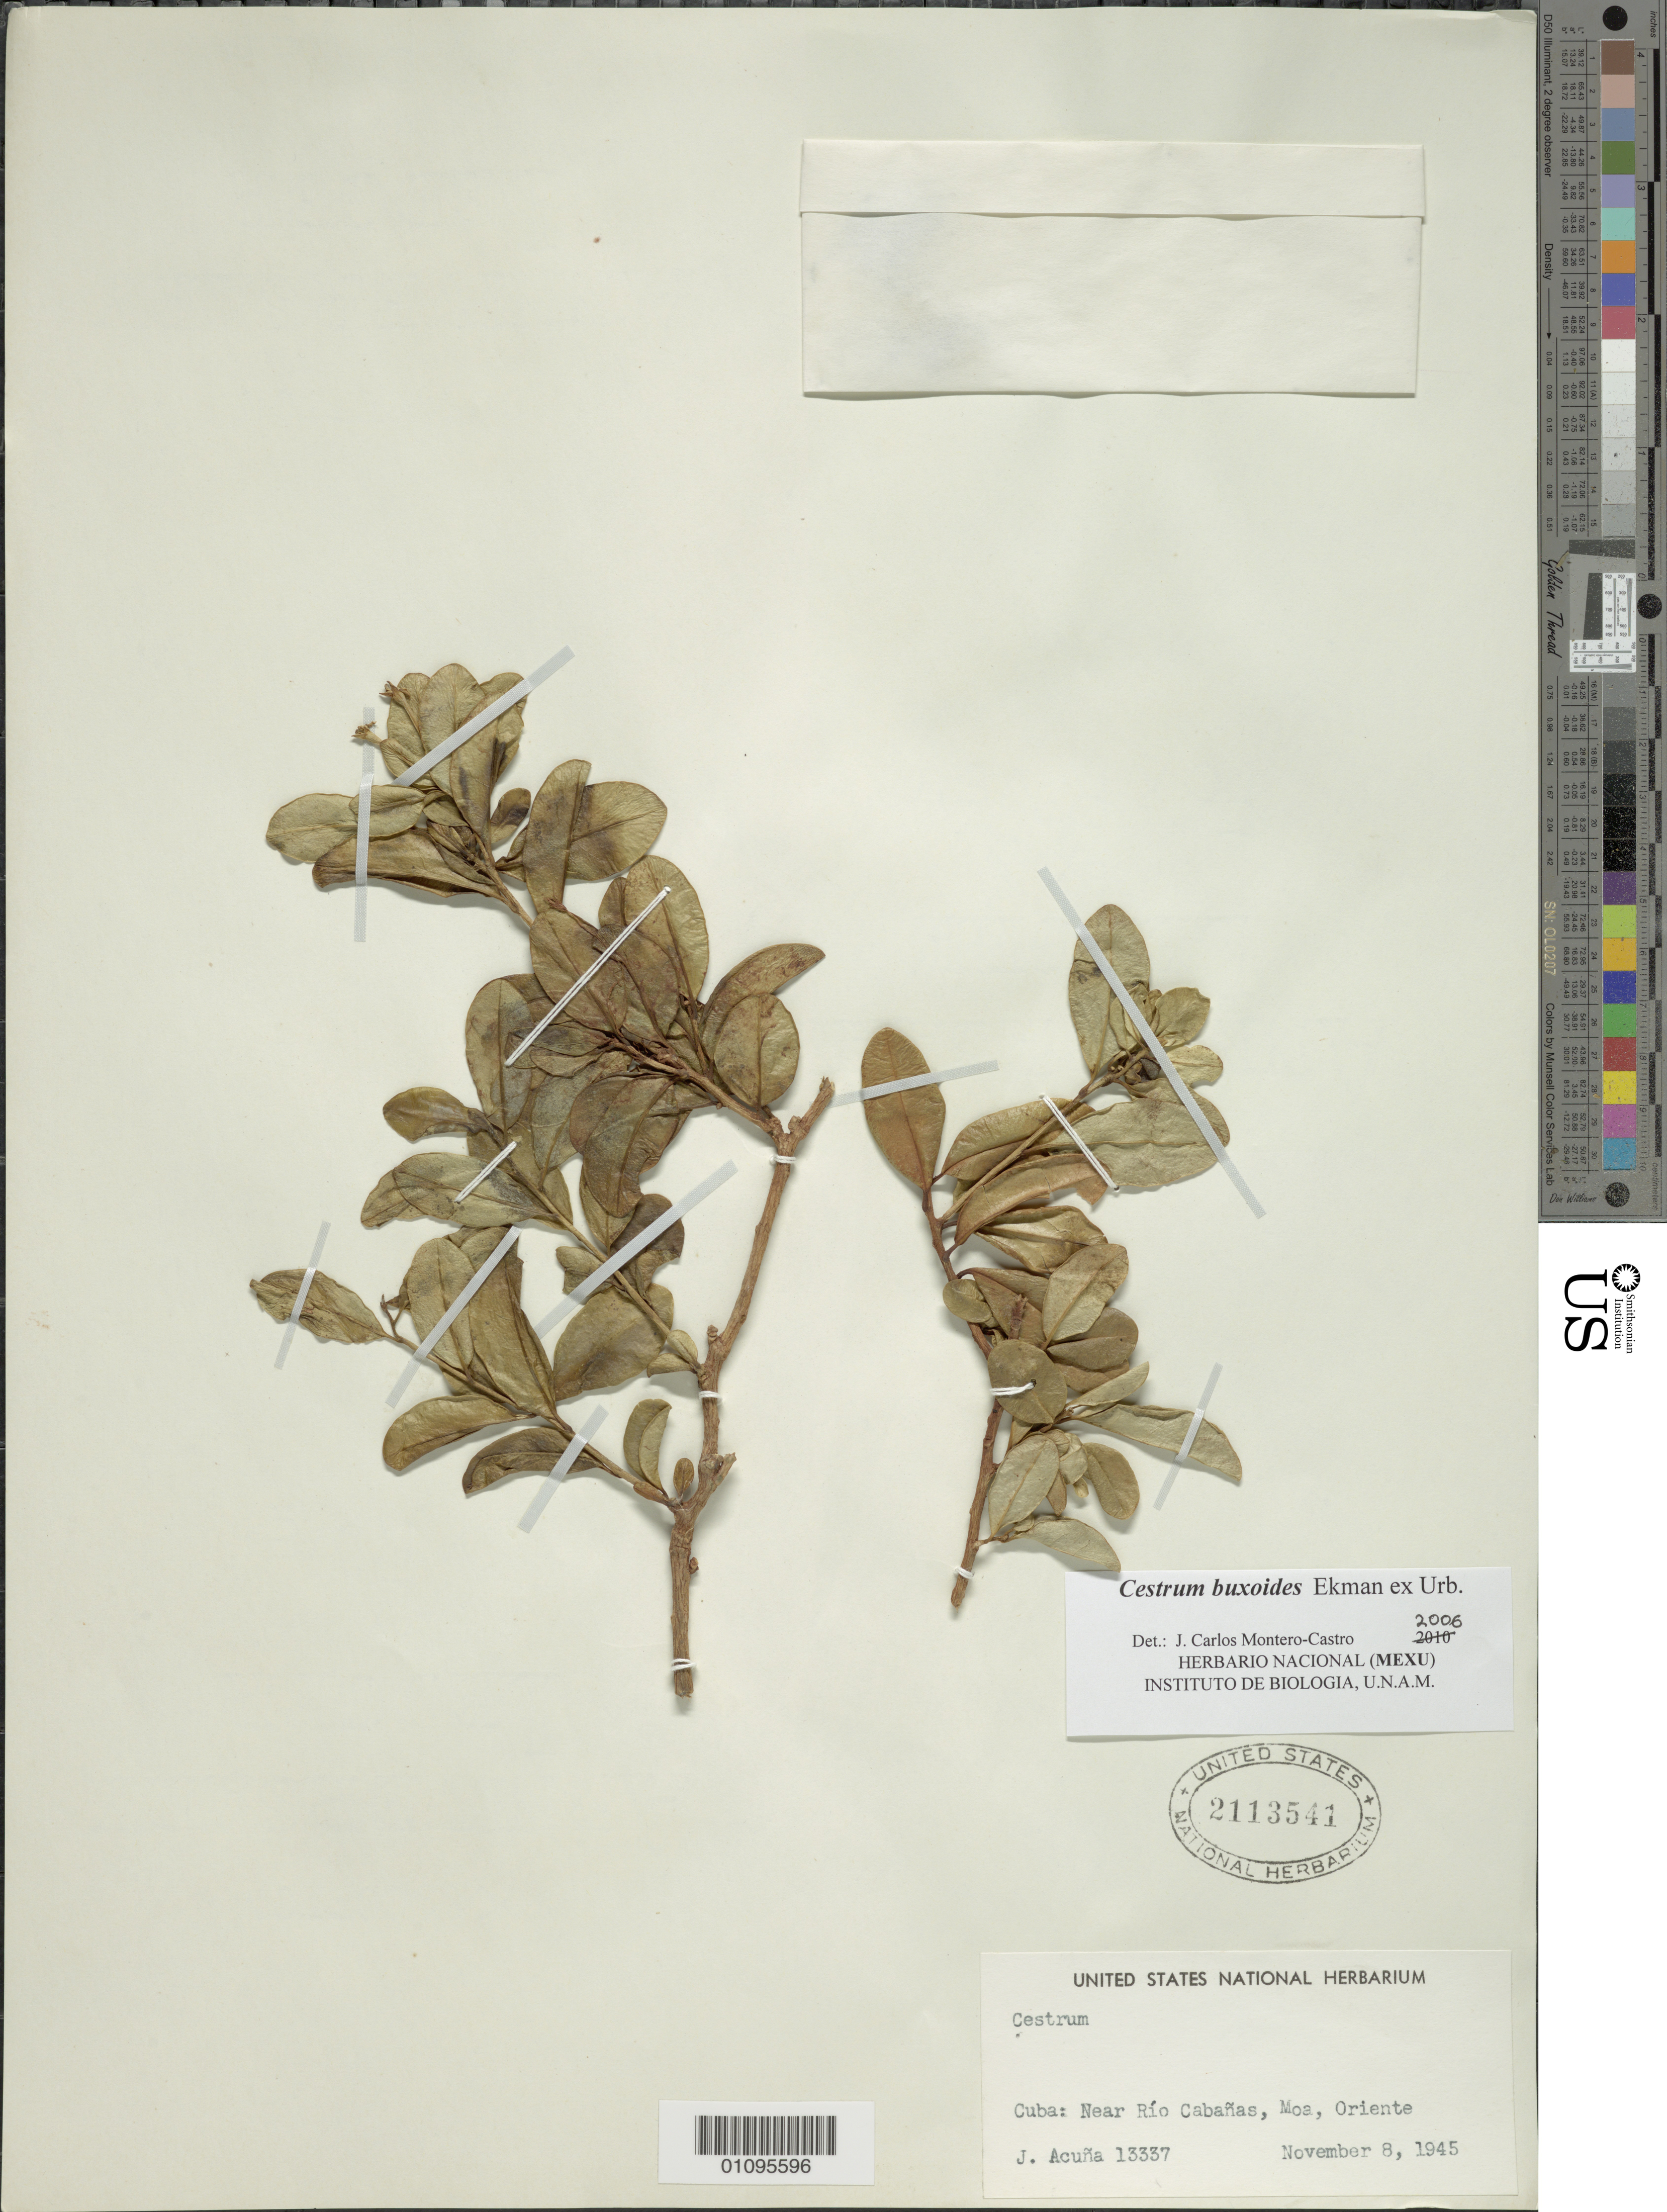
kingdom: Plantae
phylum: Tracheophyta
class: Magnoliopsida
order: Solanales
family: Solanaceae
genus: Cestrum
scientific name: Cestrum buxoides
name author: Ekman ex Urb.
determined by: Montero-Castro, J. C.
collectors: J. Acuña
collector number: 13337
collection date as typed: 08 Nov 1945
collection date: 1945-11-08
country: Cuba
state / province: Holguín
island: Cuba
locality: Moa, near Río Cabañas [Oriente]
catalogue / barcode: US 2113541